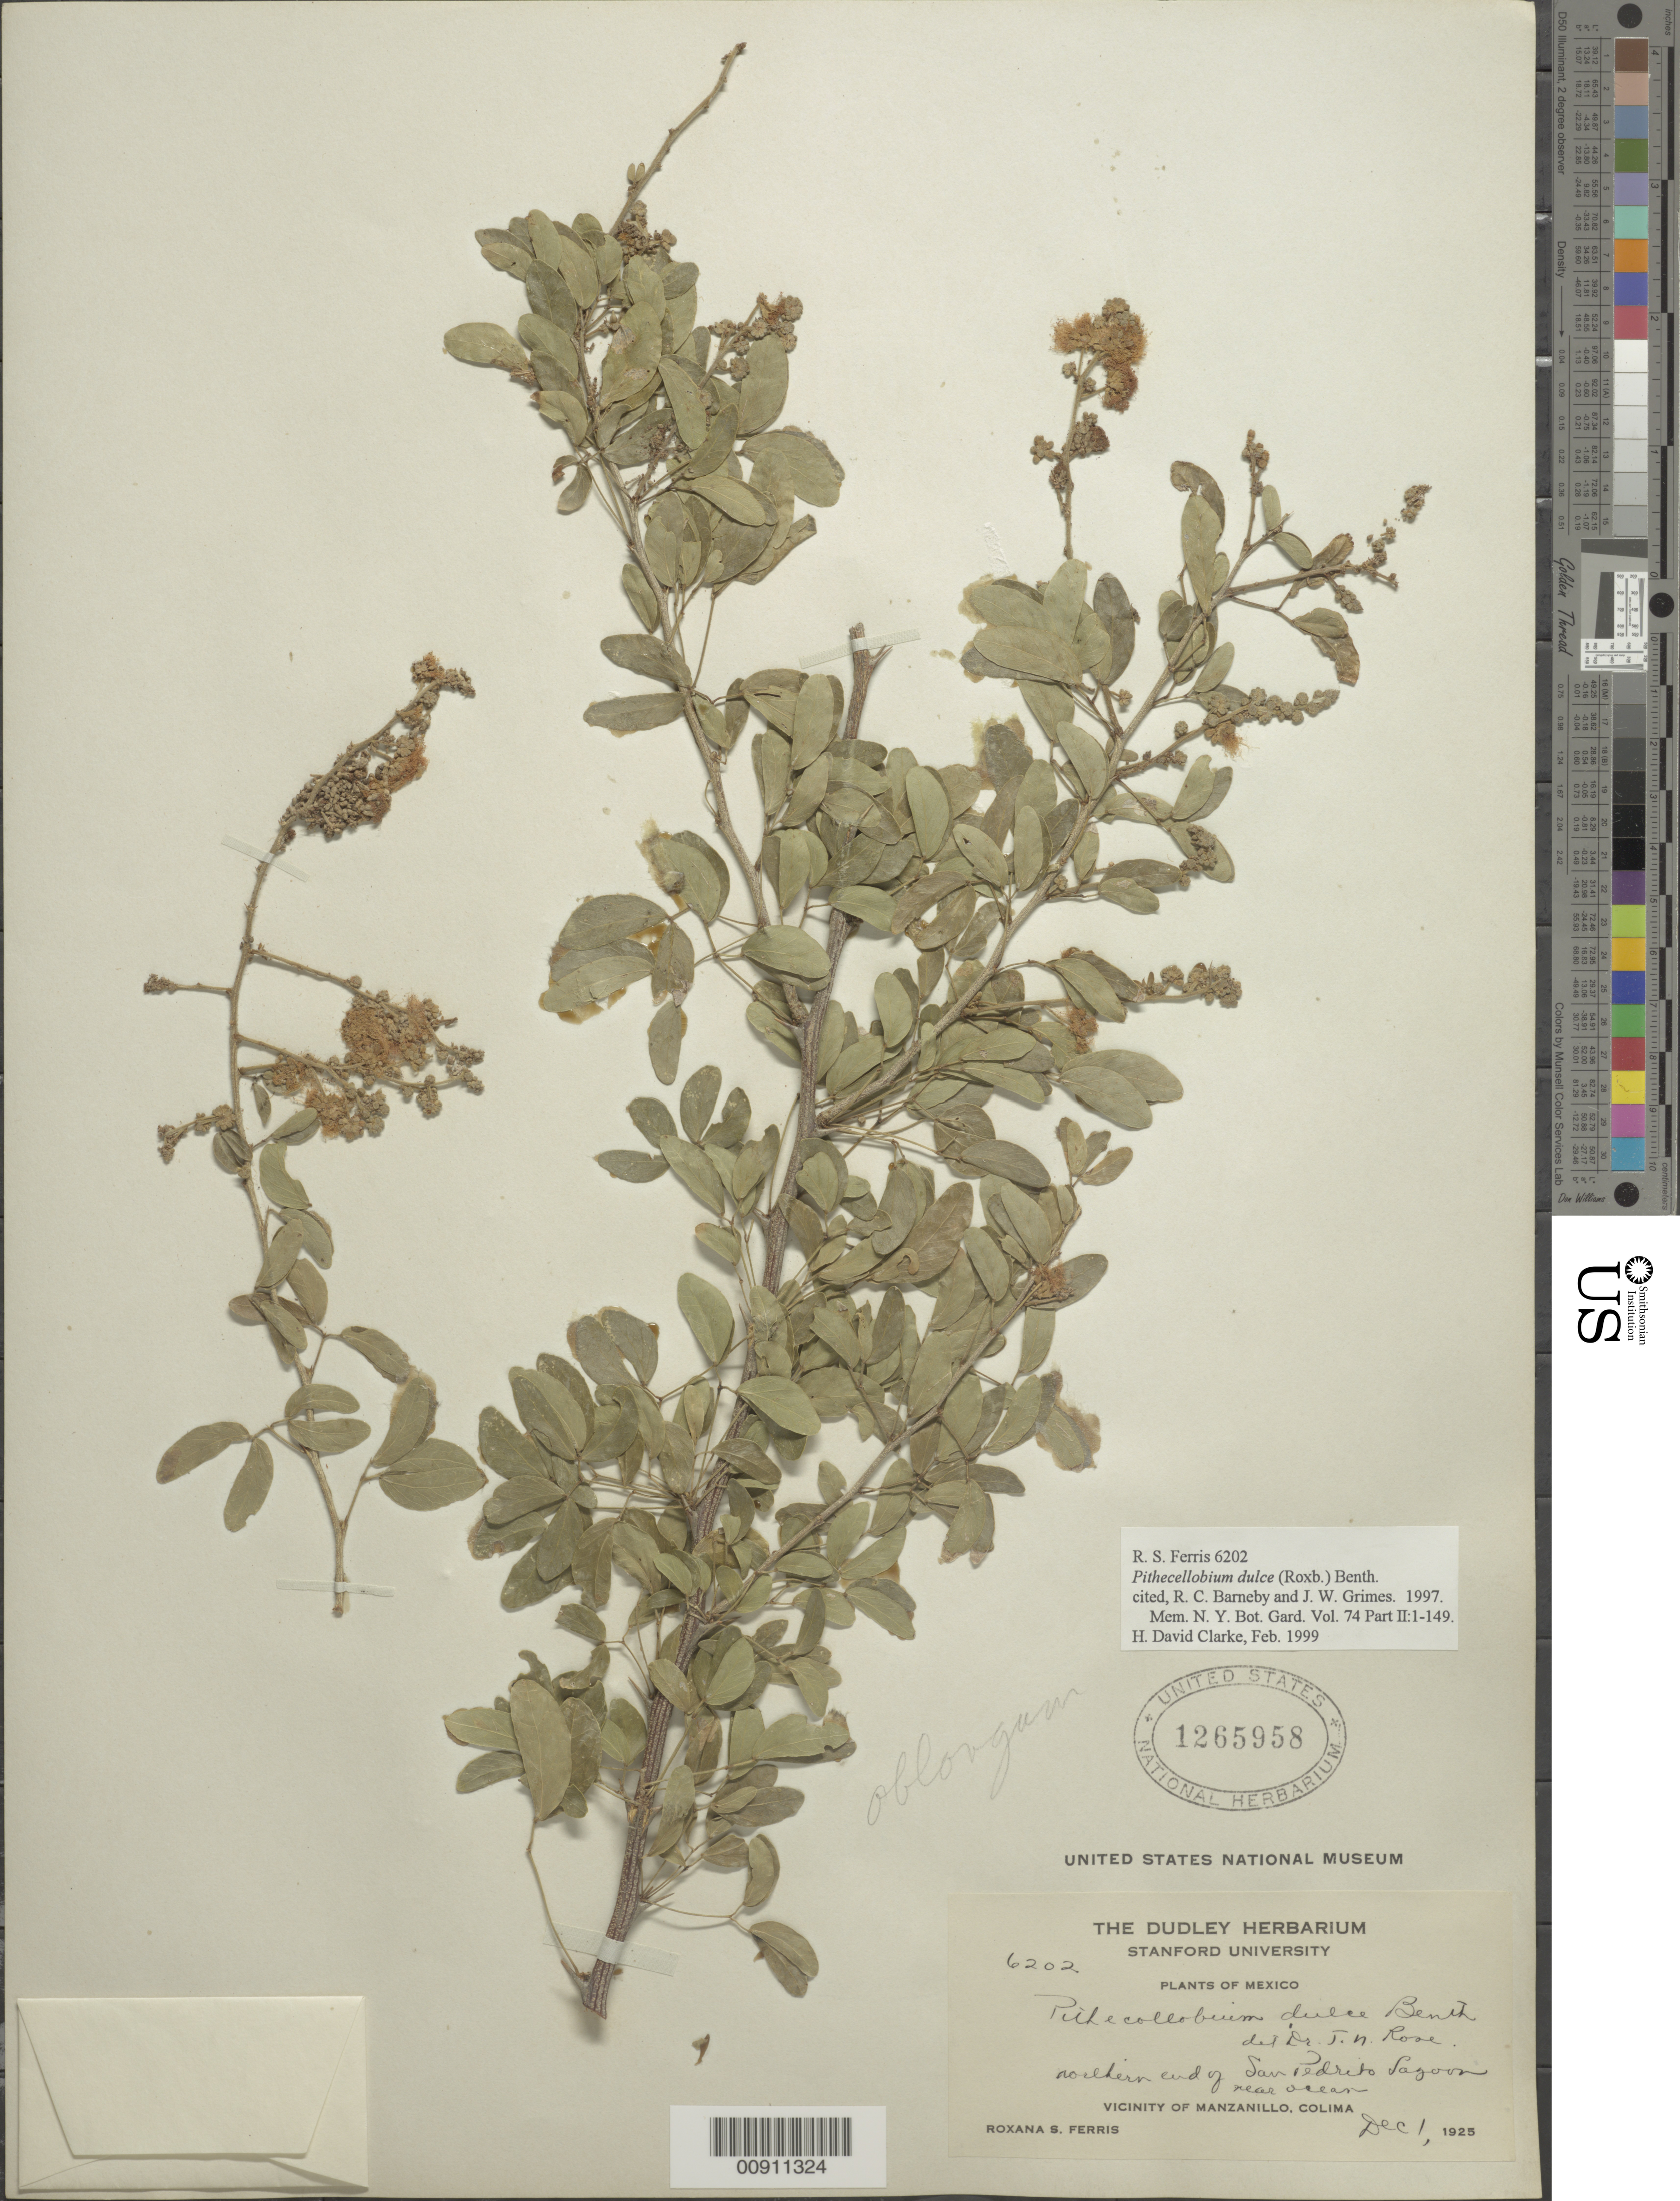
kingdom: Plantae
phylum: Tracheophyta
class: Magnoliopsida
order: Fabales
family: Fabaceae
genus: Pithecellobium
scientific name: Pithecellobium dulce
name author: (Roxb.) Benth.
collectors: R. S. Ferris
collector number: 6202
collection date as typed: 01 Dec 1925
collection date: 1925-12-01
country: Mexico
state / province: Colima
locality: Northern end of San Pedrito Lagoon near ocean. Vicinity of Manzanillo, Colima.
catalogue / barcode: US 1265958